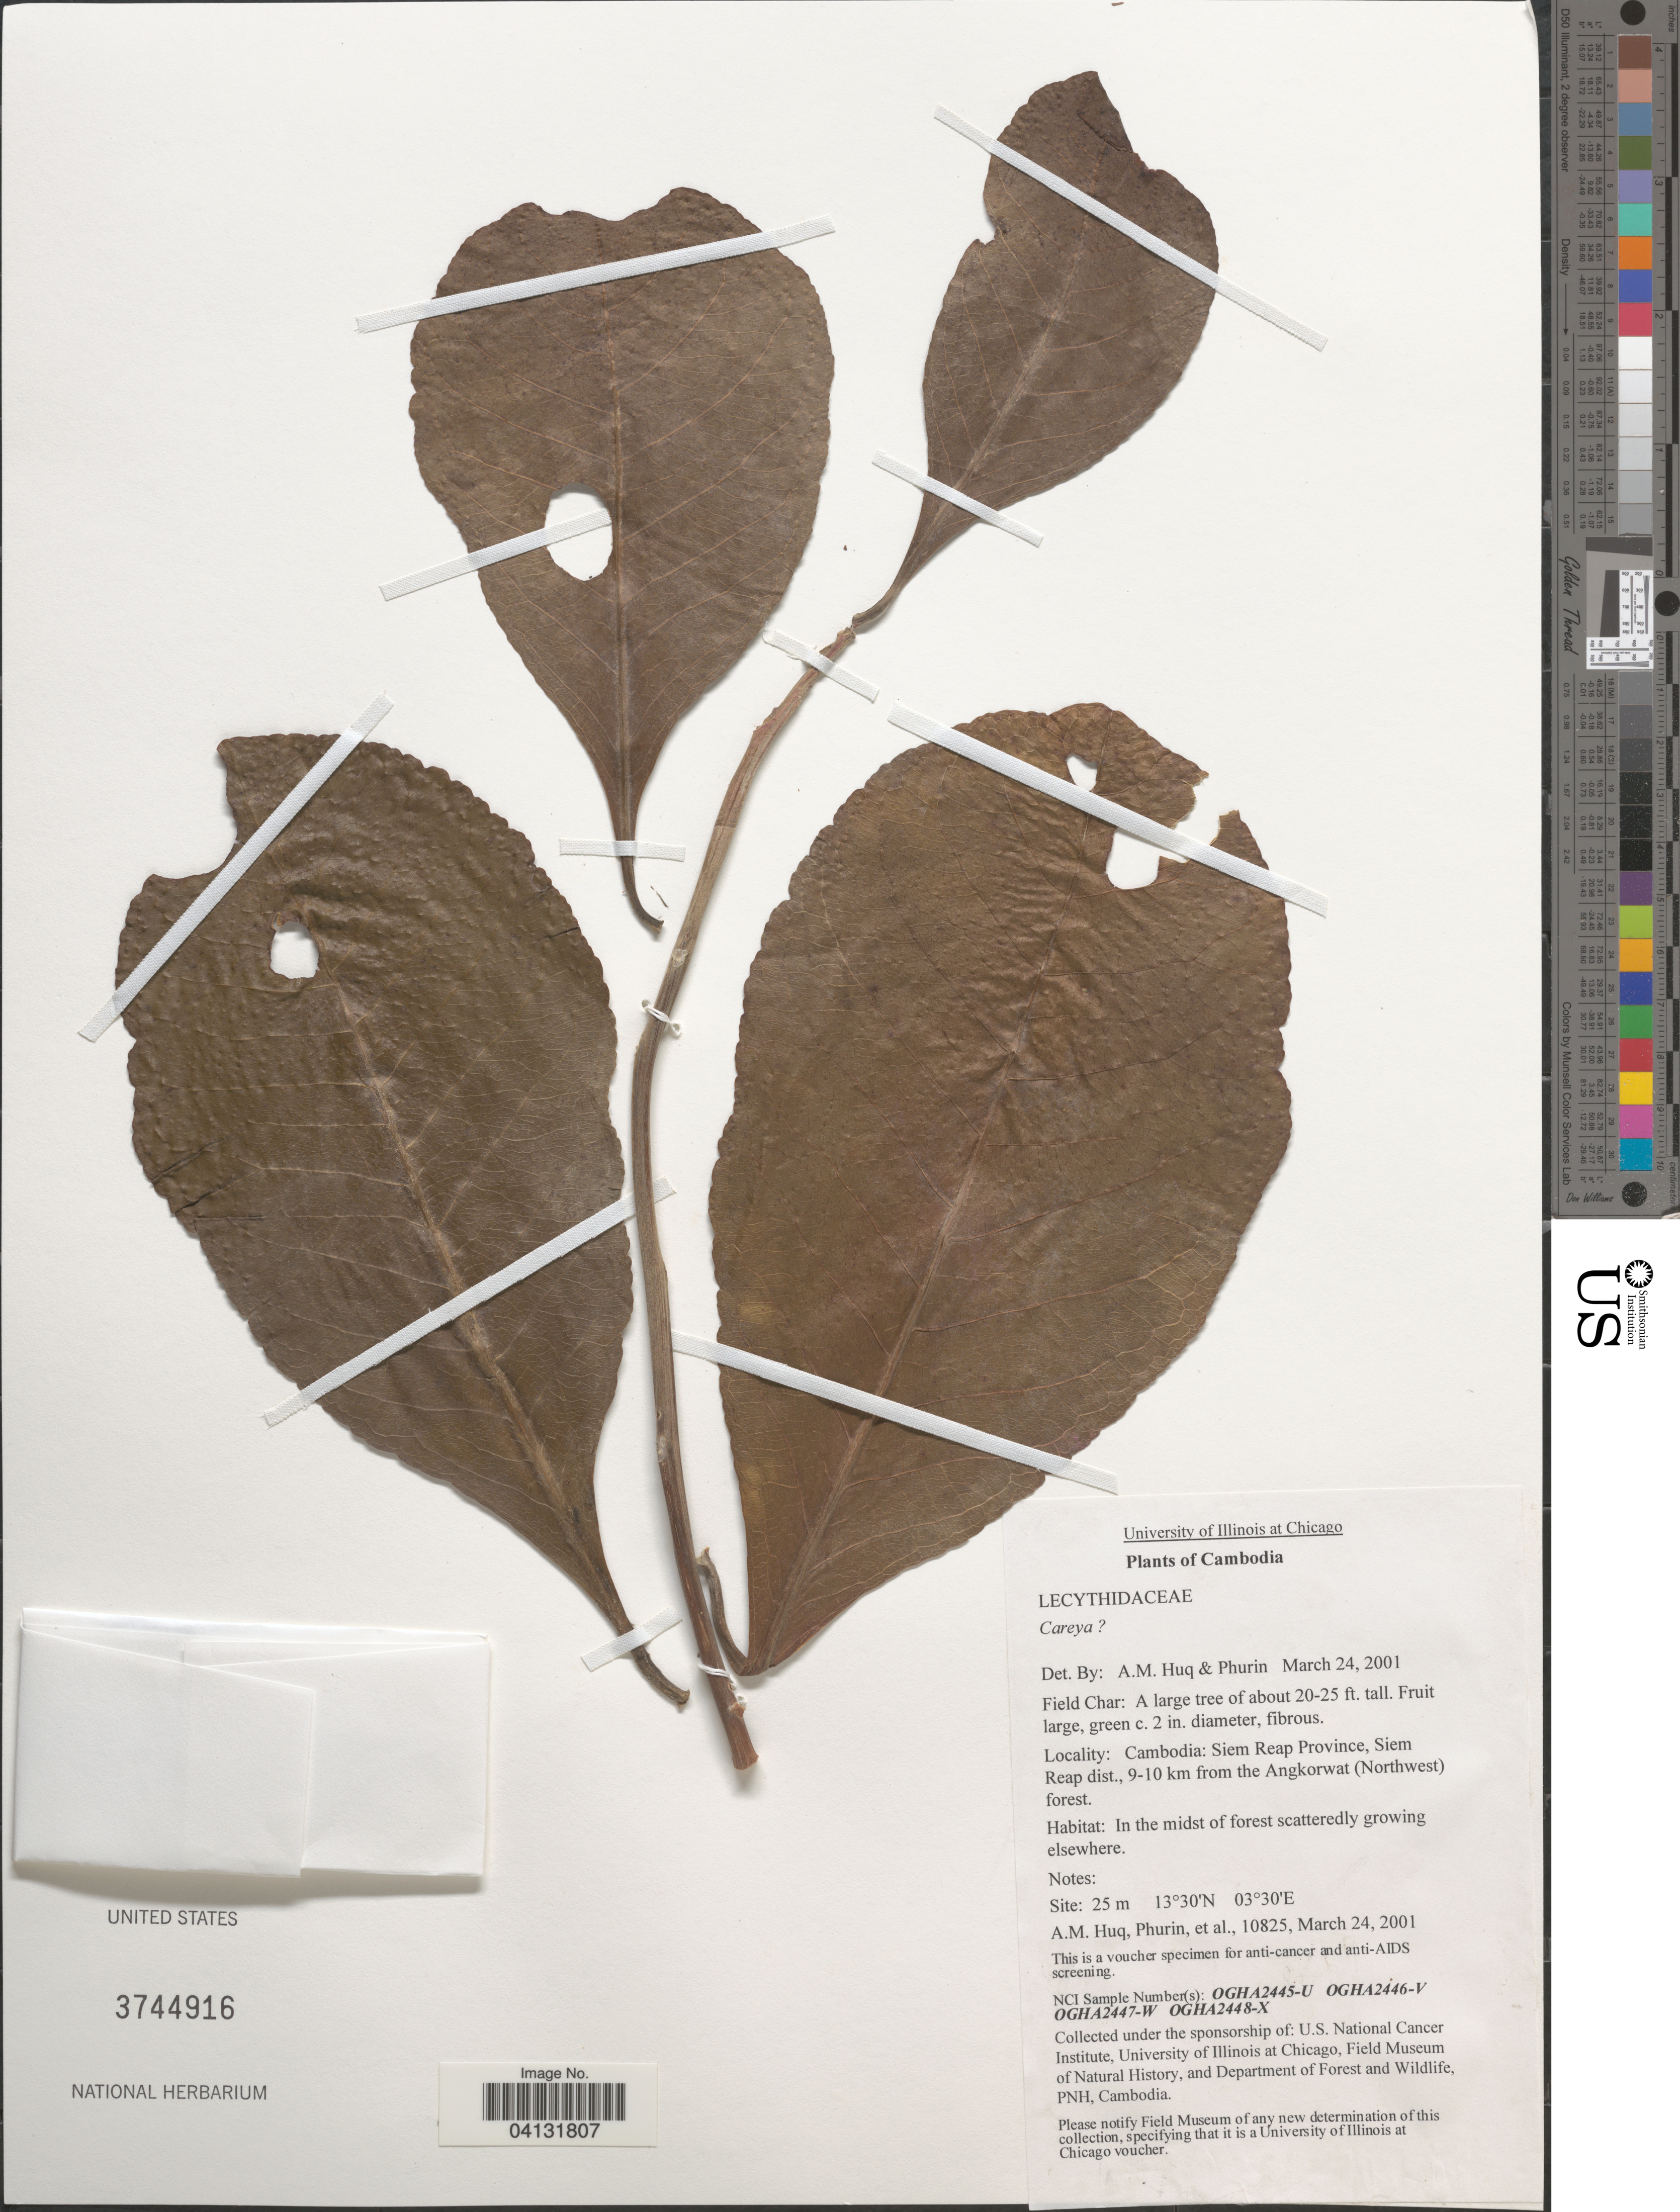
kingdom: Plantae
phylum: Tracheophyta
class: Magnoliopsida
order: Ericales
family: Lecythidaceae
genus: Careya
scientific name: Careya sp.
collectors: A. M. Huq, -. Phurin & et al.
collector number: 10825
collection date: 2001-03-24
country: Cambodia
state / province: Siĕm Réab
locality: Siem Reap Province, Siem Reap dist., 9-10 km from the Angkorwat (Northwest) forest.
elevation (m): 25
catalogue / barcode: US 3744916